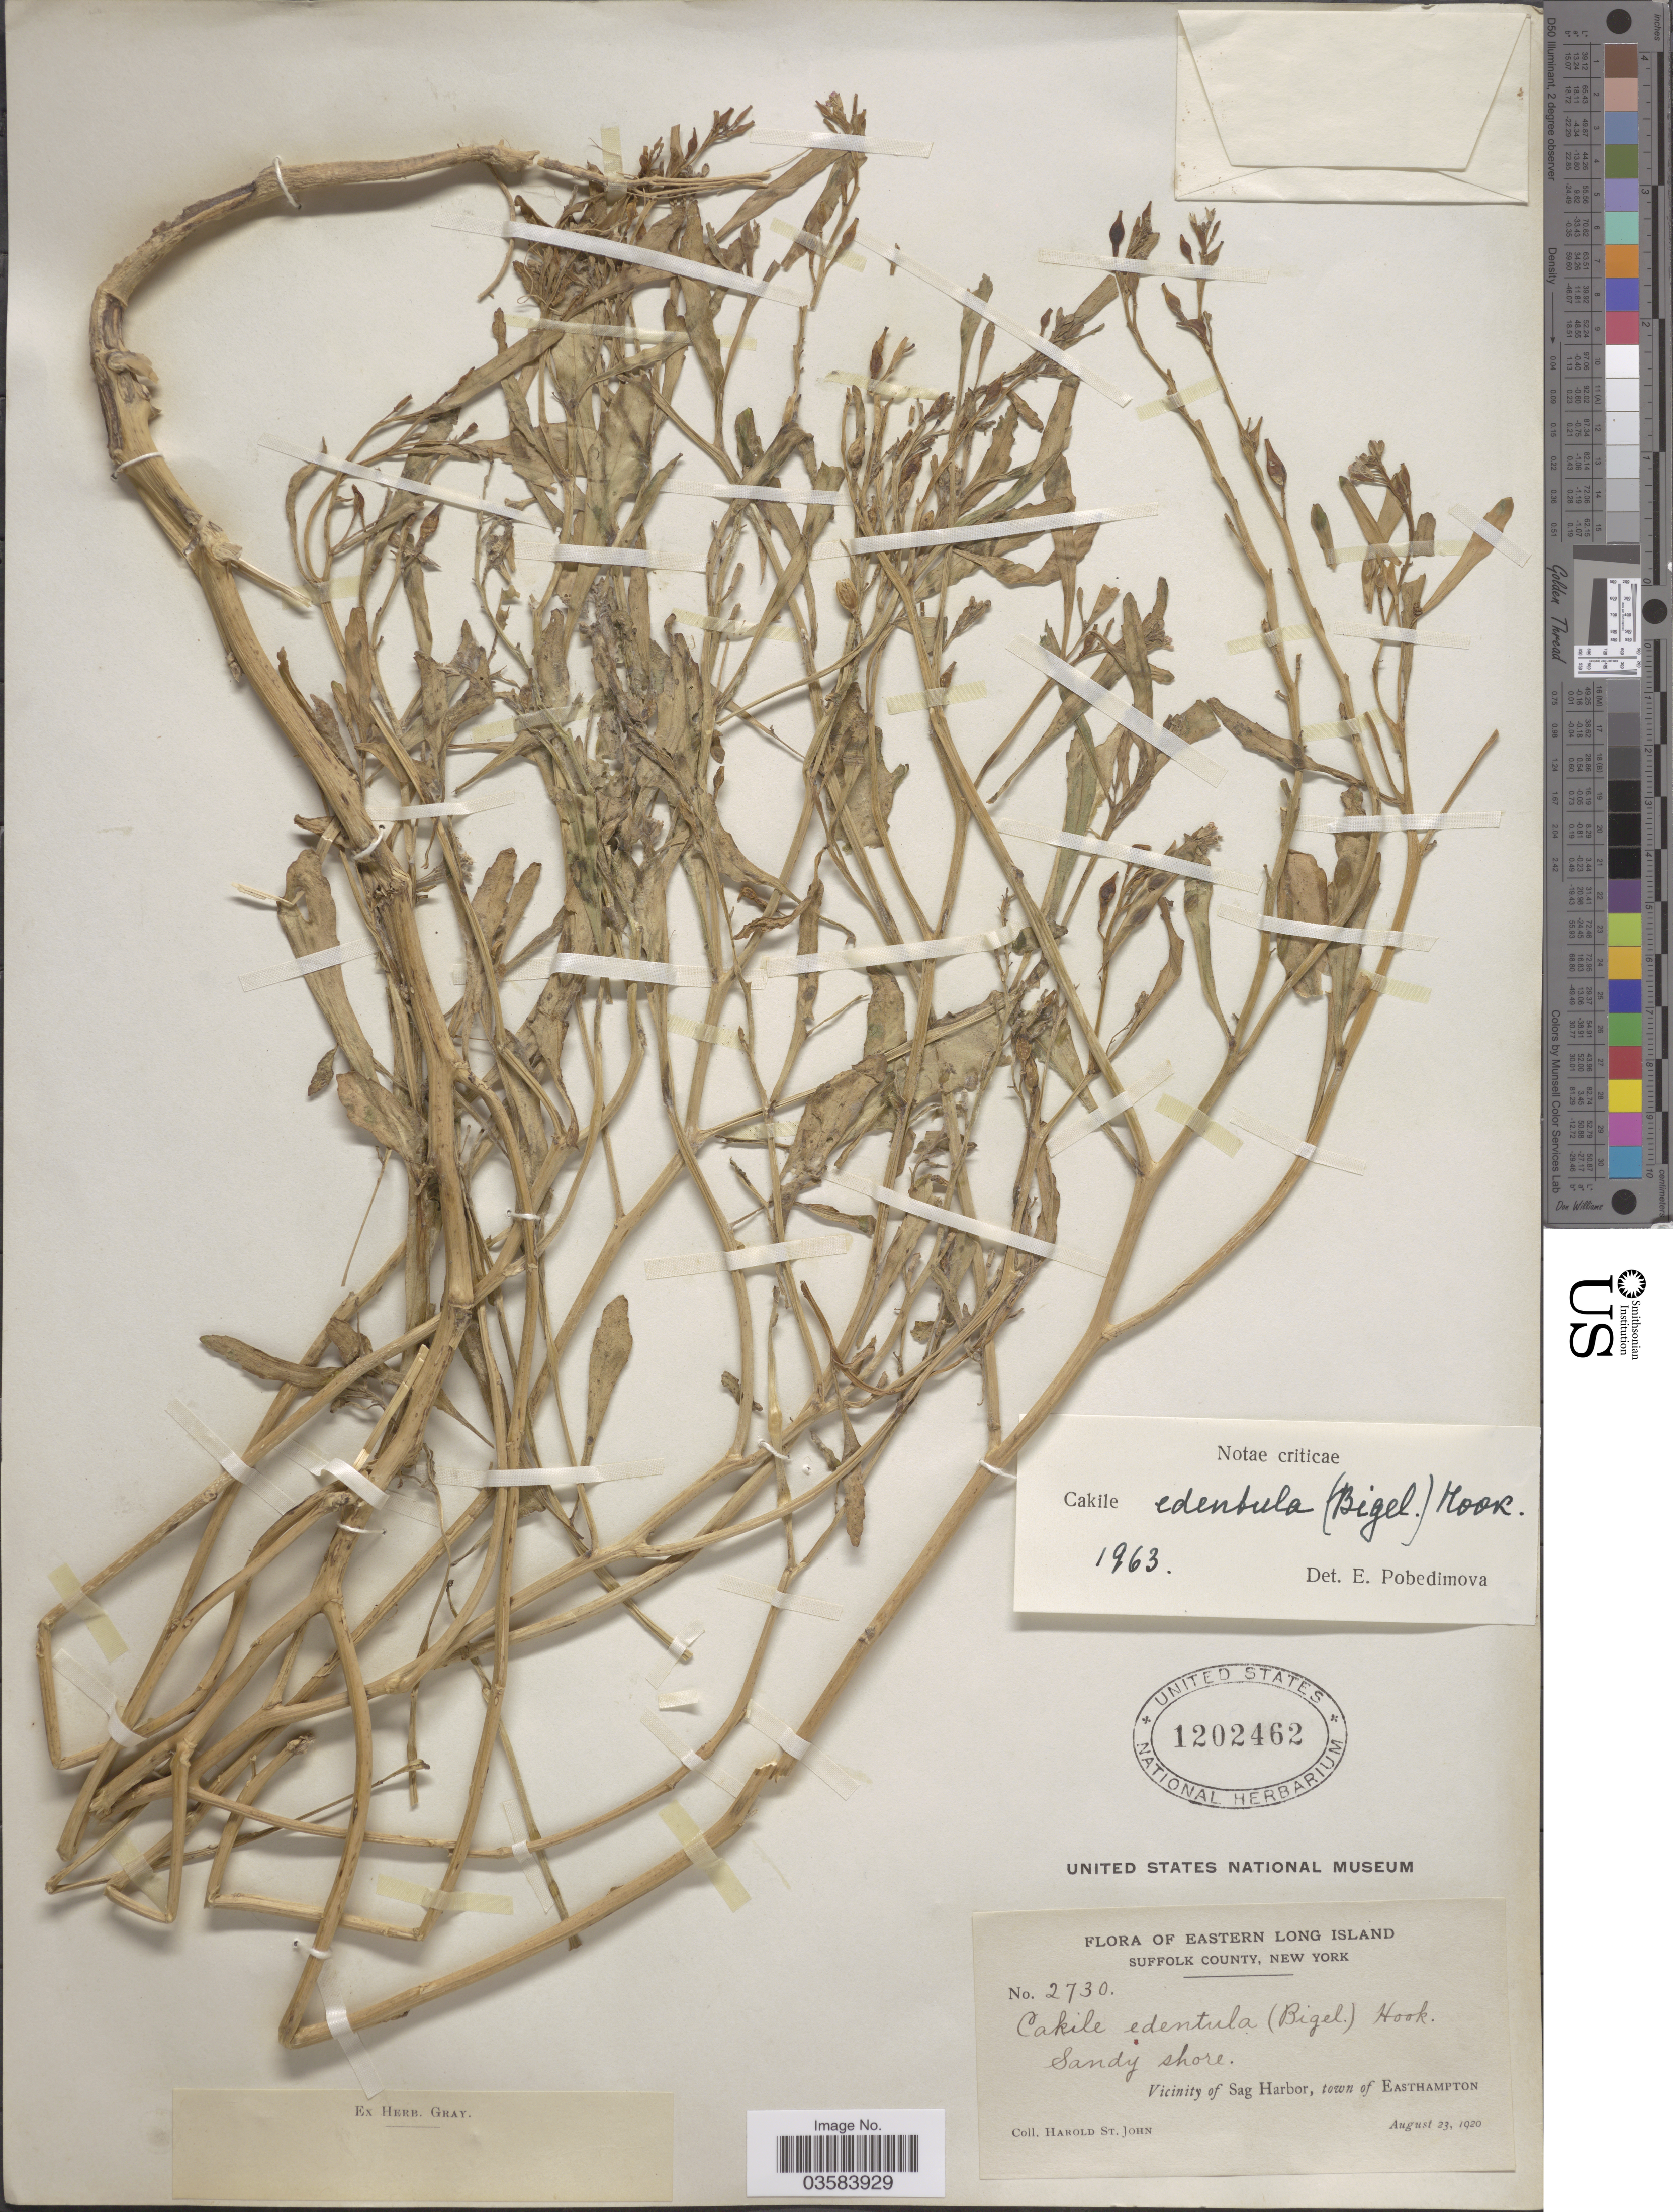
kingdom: Plantae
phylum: Tracheophyta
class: Magnoliopsida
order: Brassicales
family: Brassicaceae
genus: Cakile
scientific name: Cakile sp.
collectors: H. St. John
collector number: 2730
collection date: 1920-08-23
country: United States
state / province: New York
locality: Eastern Long Island. Suffolk County. Sandy shore. Vicinity of Sag Harbor, town of Easthampton.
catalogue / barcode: US 1202462